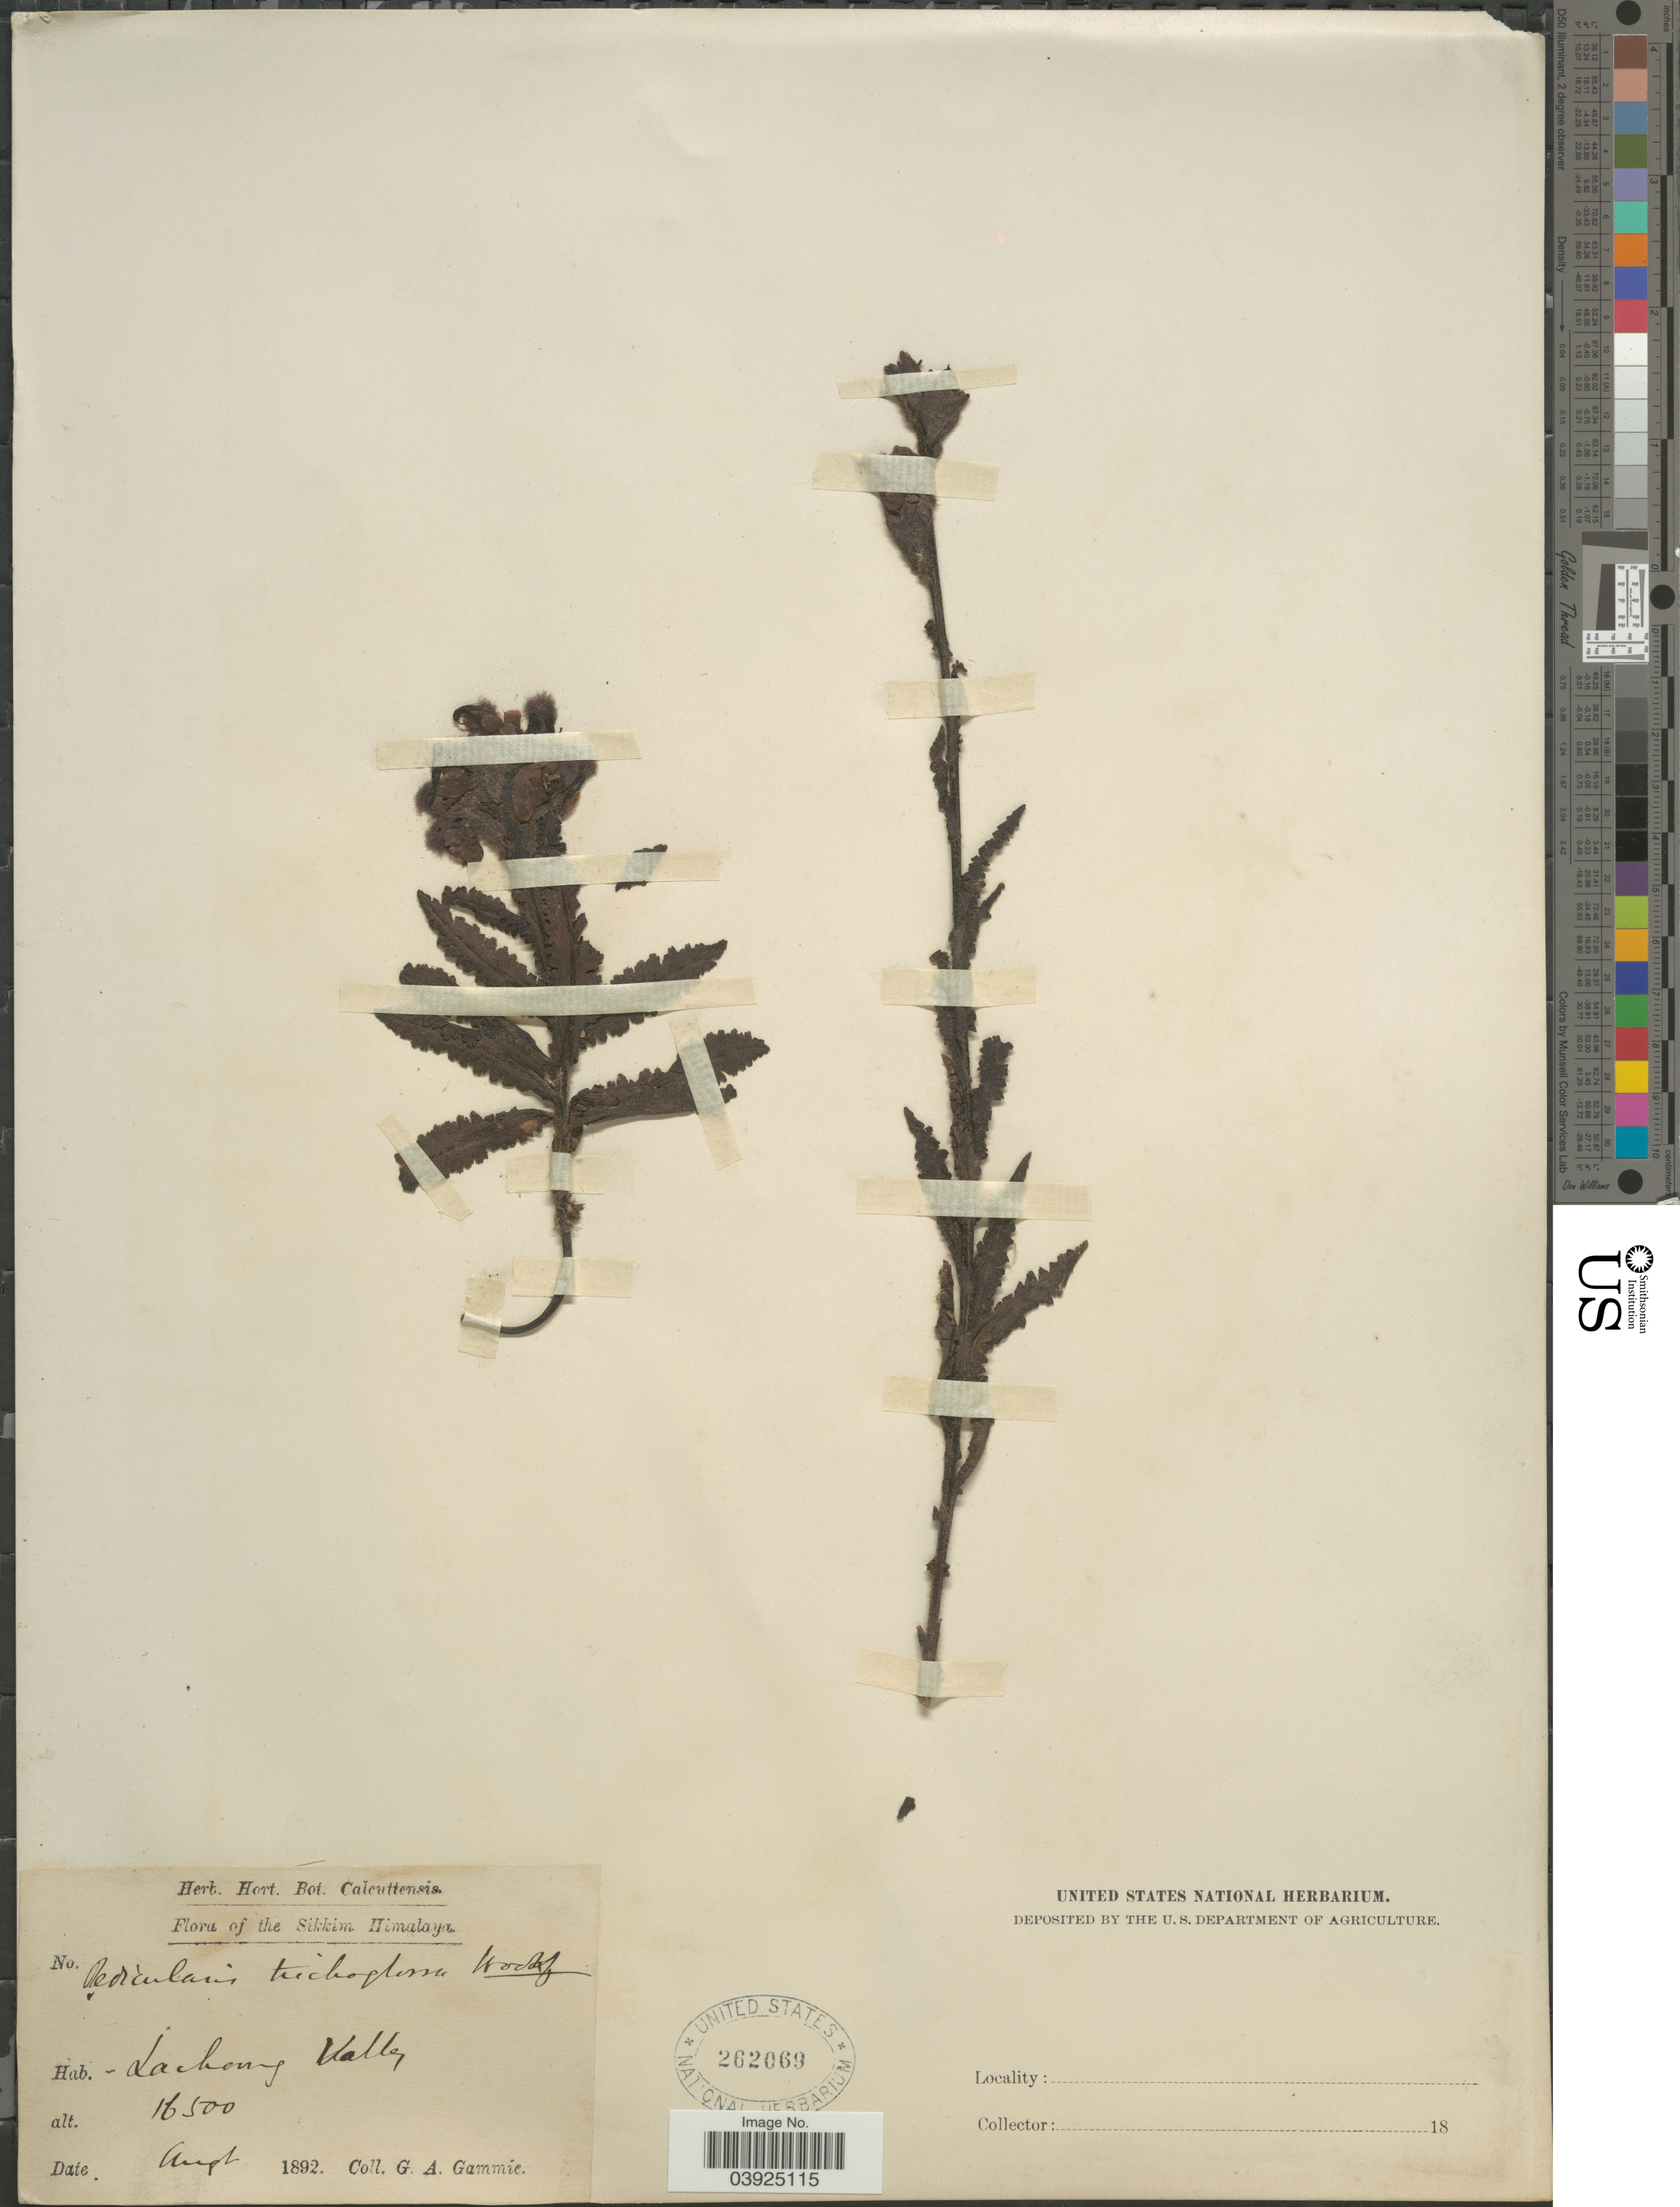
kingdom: Plantae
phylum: Tracheophyta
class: Magnoliopsida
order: Lamiales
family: Orobanchaceae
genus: Pedicularis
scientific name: Pedicularis trichoglossa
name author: Hook. f.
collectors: G. Gammie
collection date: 1892-08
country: India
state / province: Sikkim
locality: The Sikkim Himalaya. Lacheng Valley.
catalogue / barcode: US 262069